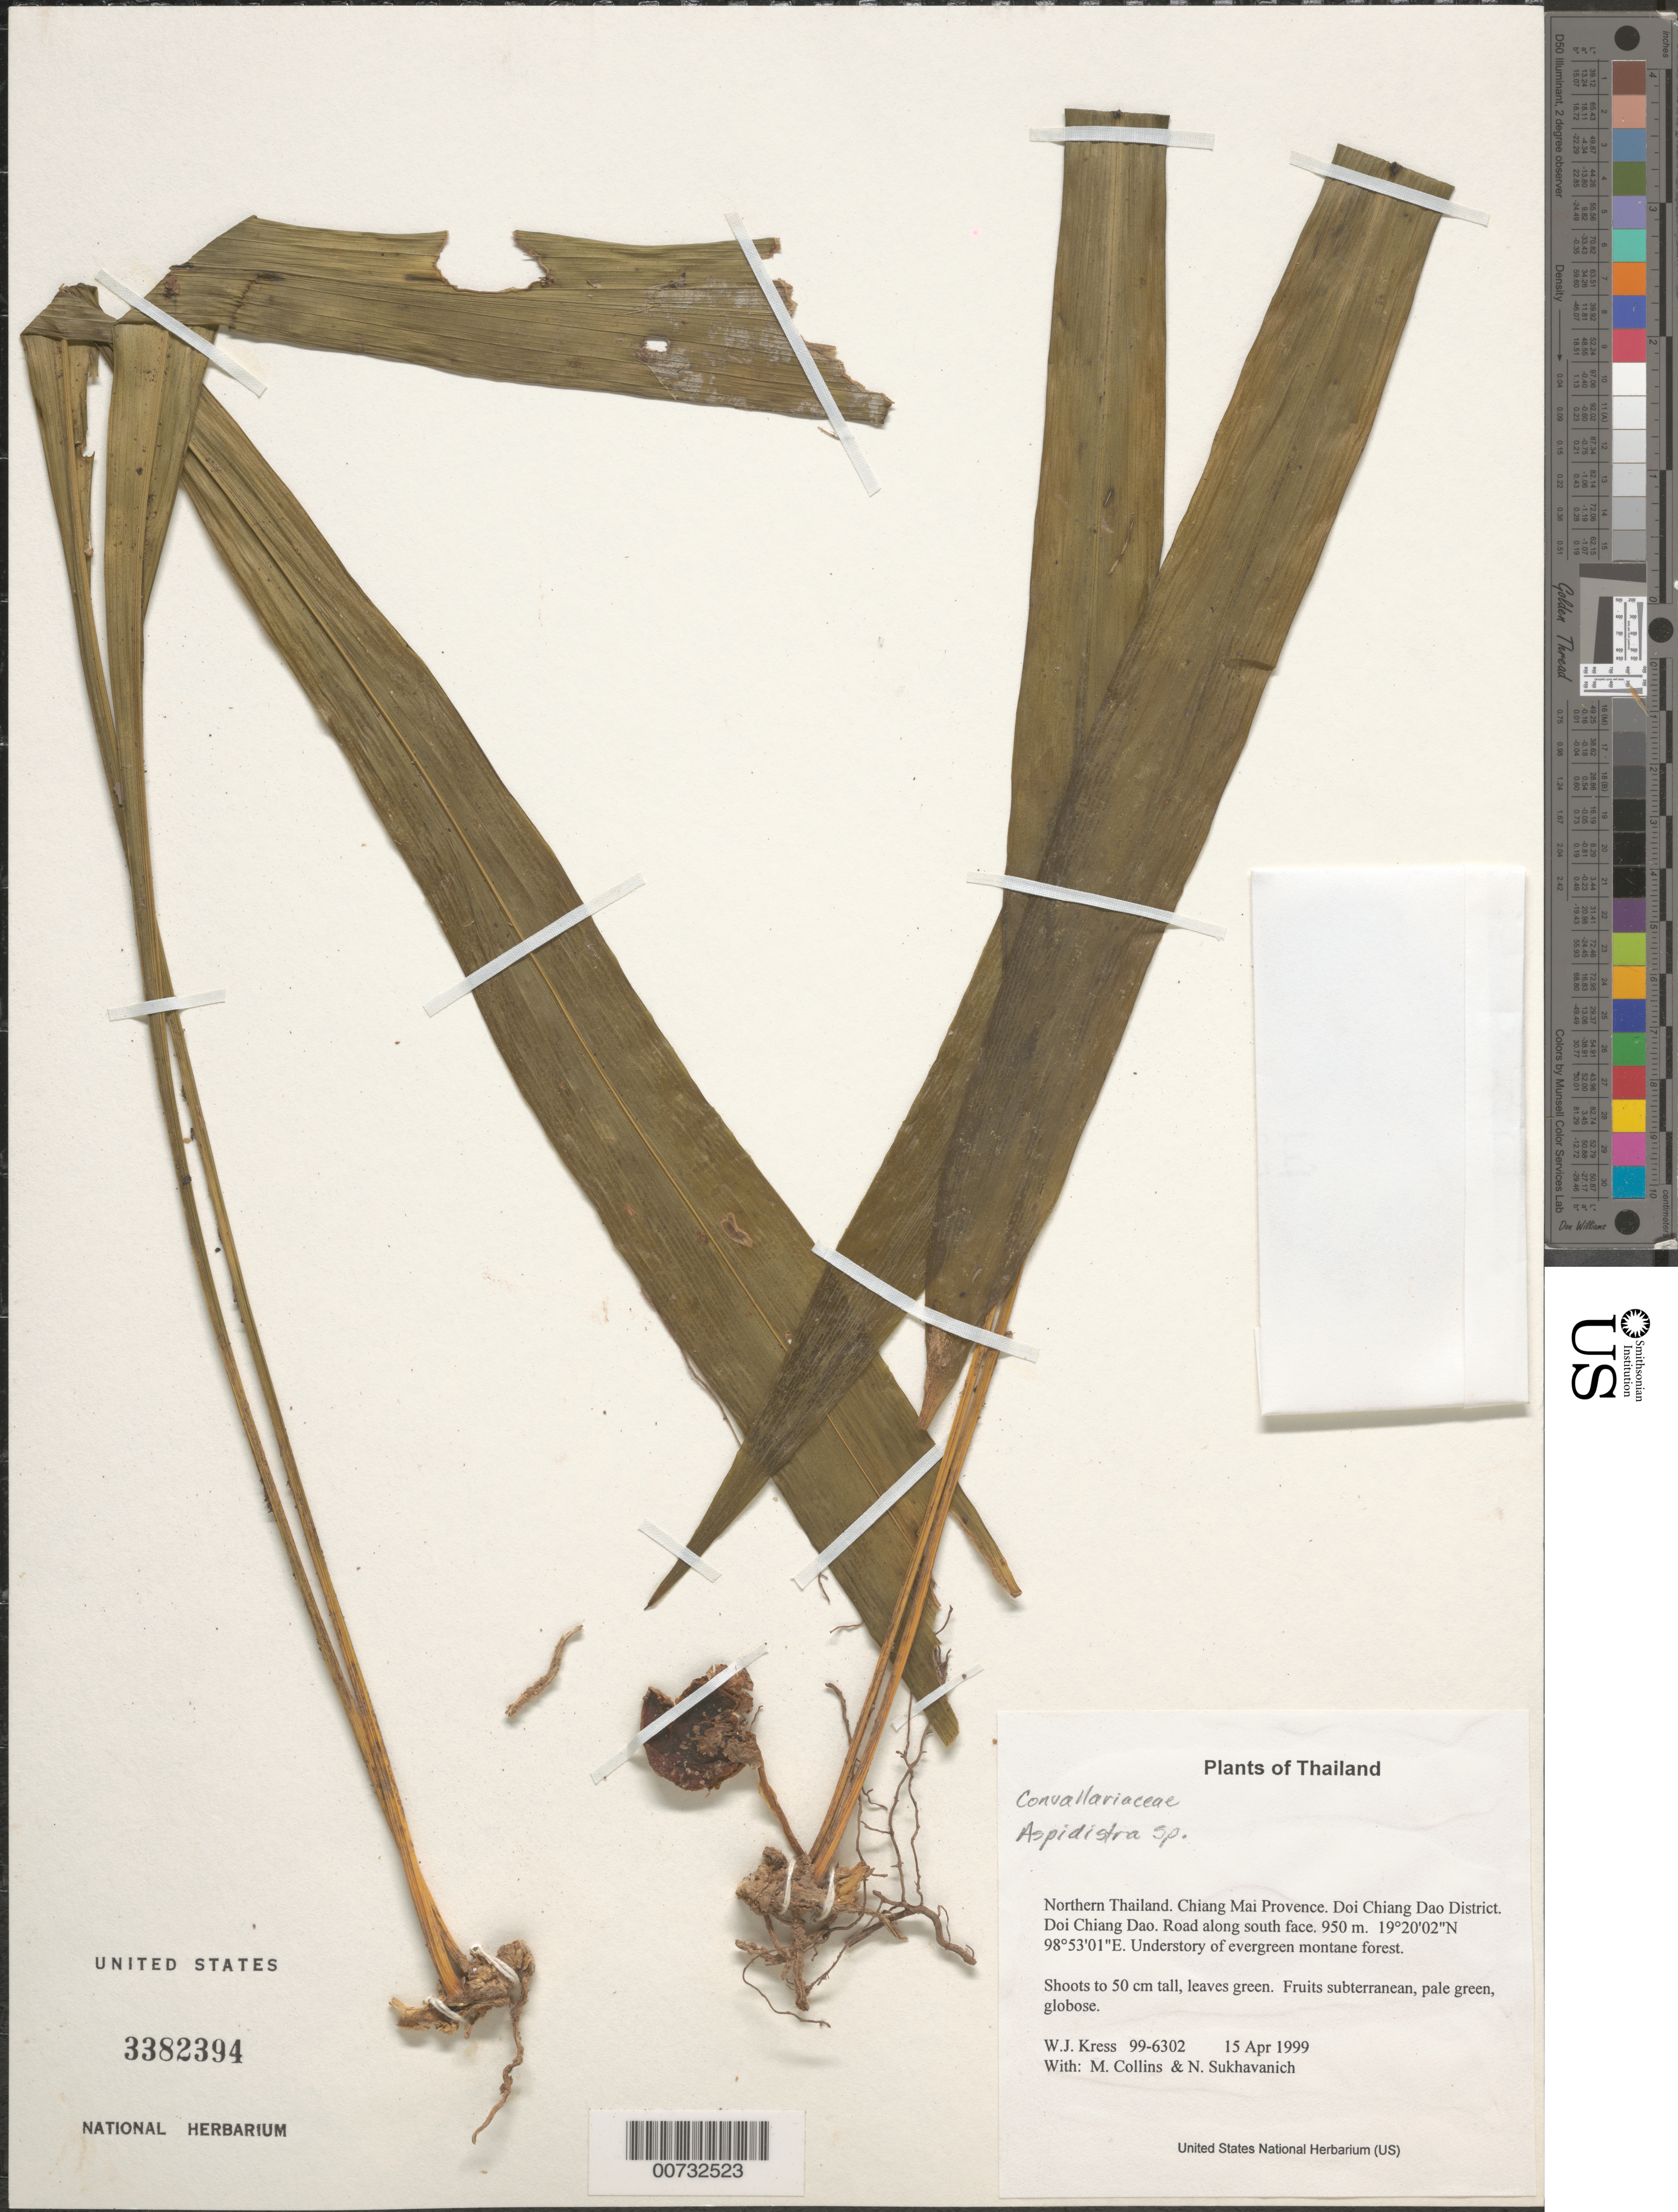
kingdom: Plantae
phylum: Tracheophyta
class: Liliopsida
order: Asparagales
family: Asparagaceae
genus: Aspidistra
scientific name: Aspidistra sp.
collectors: W. J. Kress, M. Collins & N. Sukhavanich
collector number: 99-6302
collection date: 1999-04-15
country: Thailand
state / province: Chiang Mai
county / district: Doi Chiang Dao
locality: Doi Chiang Dao. Road along south face.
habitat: Understory of evergreen montane forest.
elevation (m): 950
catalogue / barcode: US 3382394